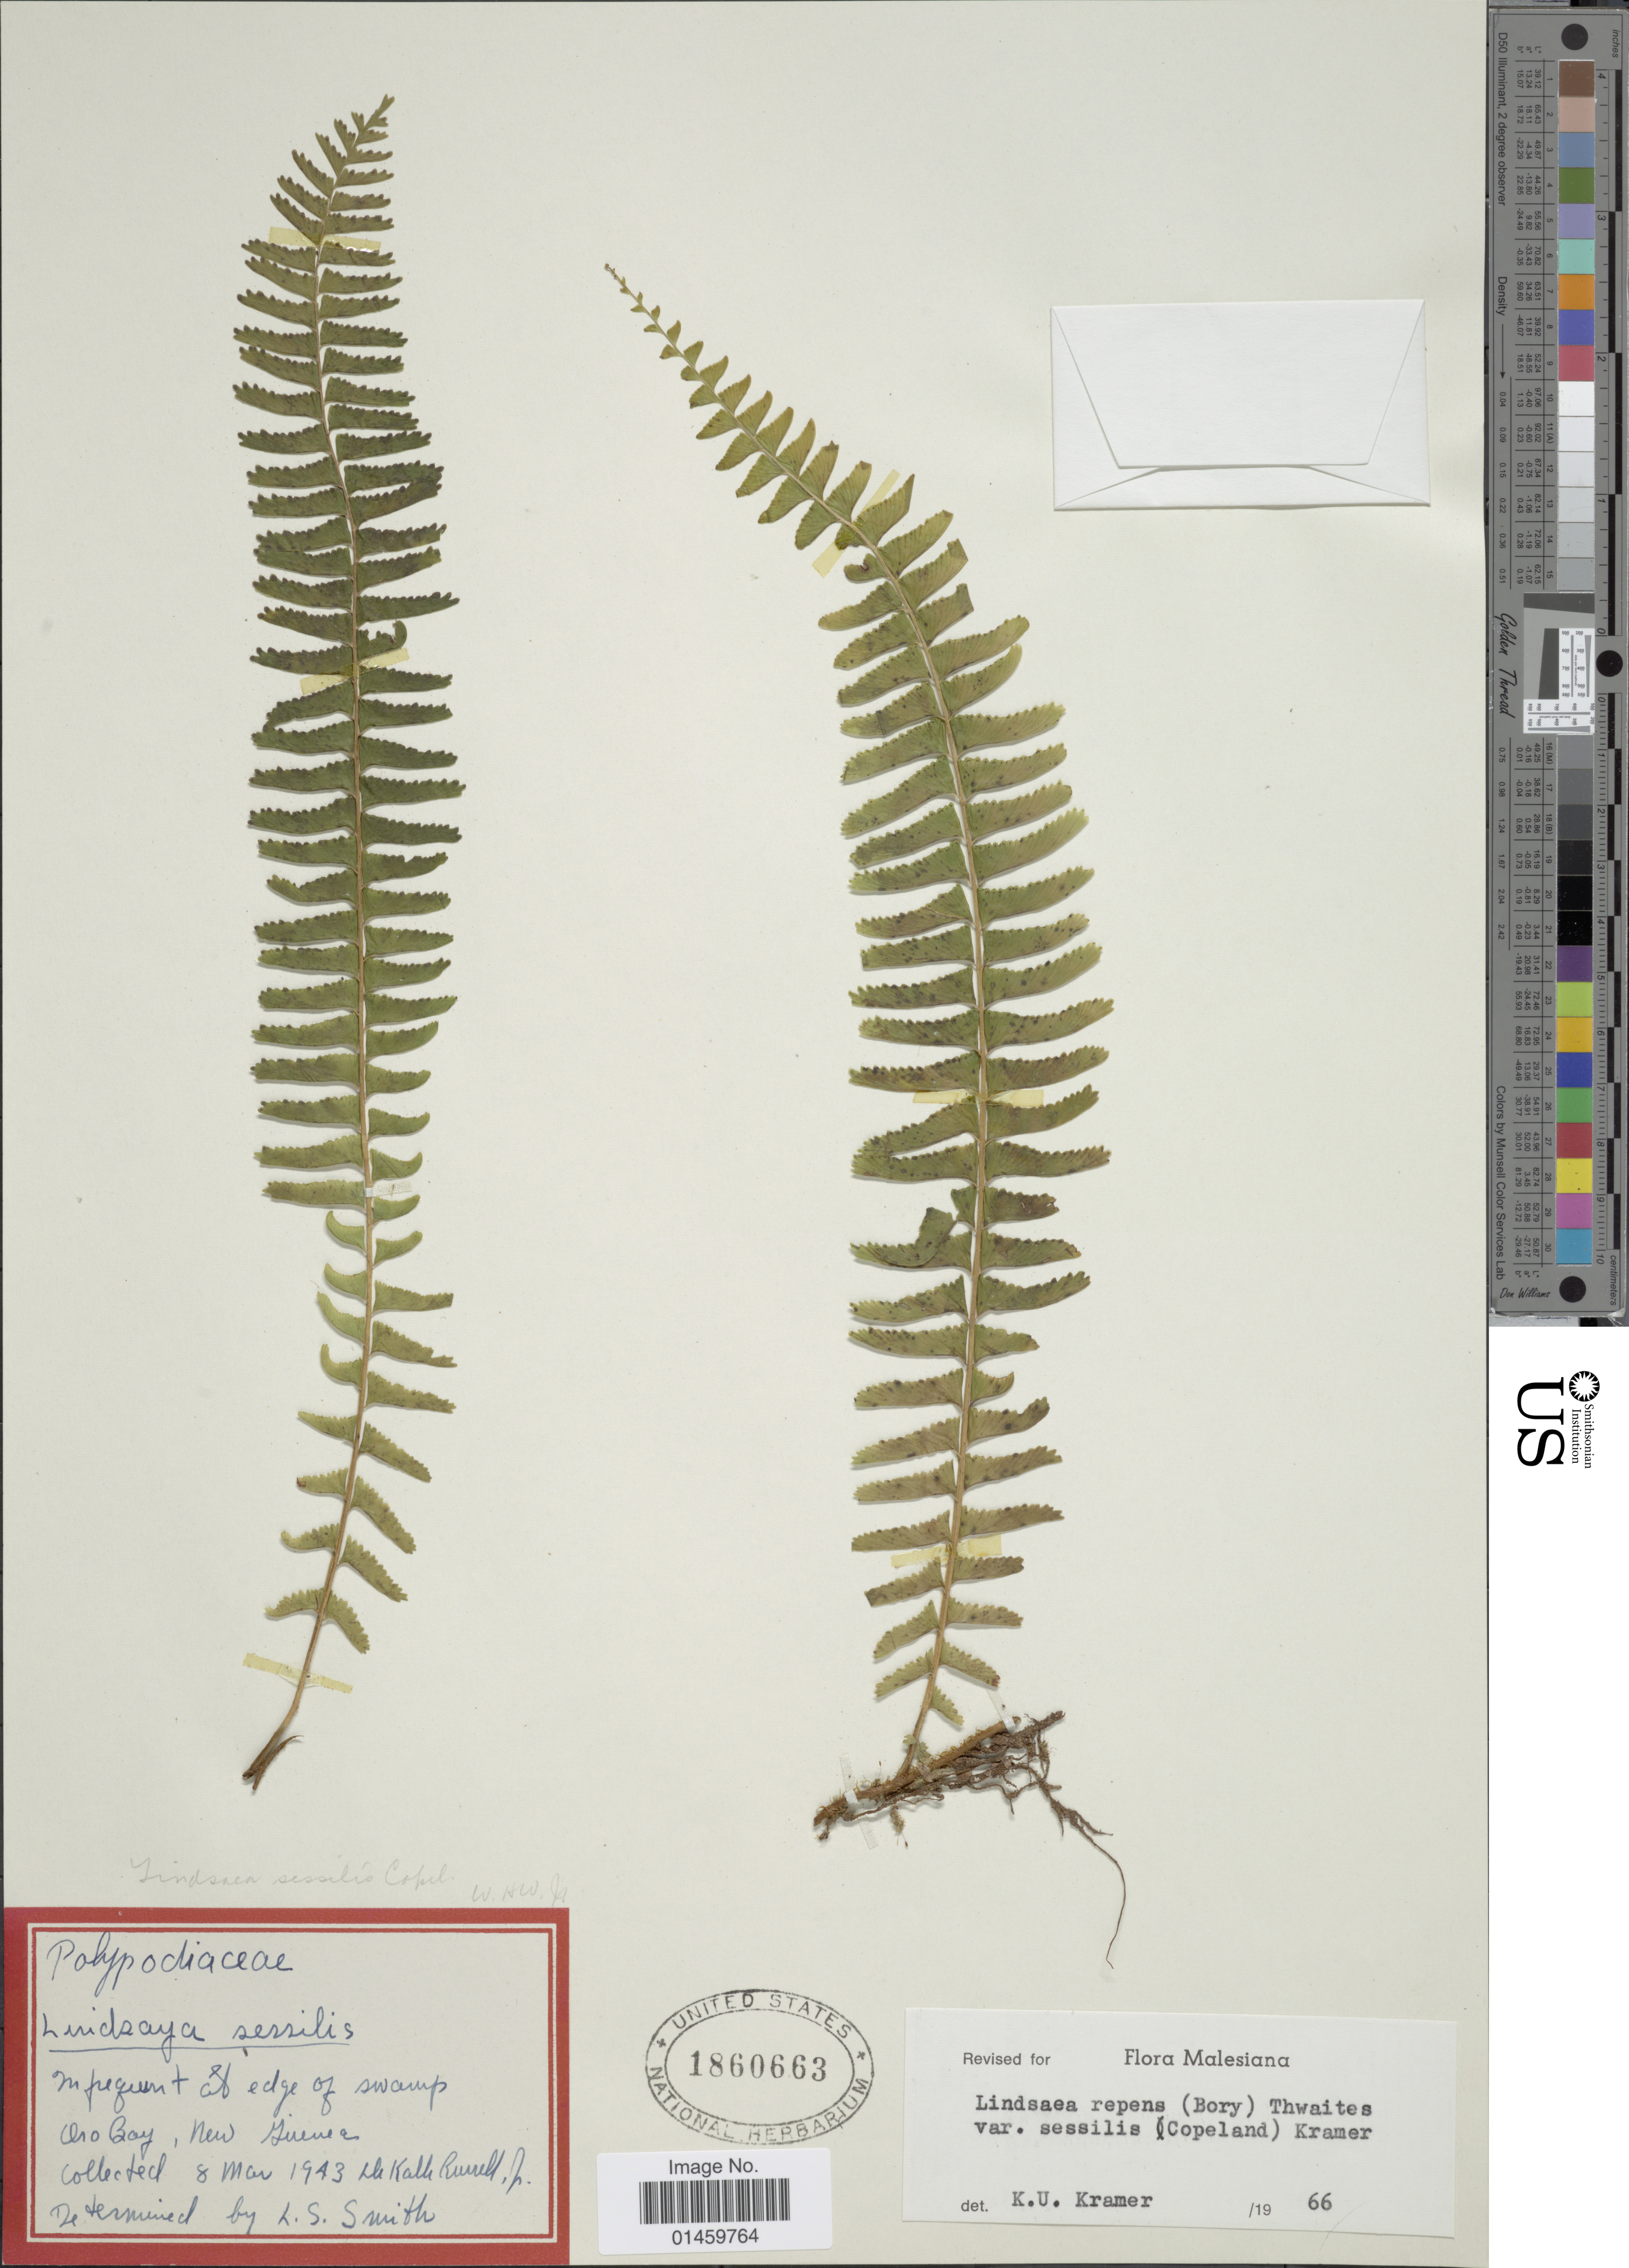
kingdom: Plantae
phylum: Tracheophyta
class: Polypodiopsida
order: Polypodiales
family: Lindsaeaceae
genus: Lindsaea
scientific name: Lindsaea repens var. sessilis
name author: (Copel.) K.U. Kramer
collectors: L. Smith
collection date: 1943-03-08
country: Papua New Guinea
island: New Guinea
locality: Oro Bay, New Guinea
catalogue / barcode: US 1860663